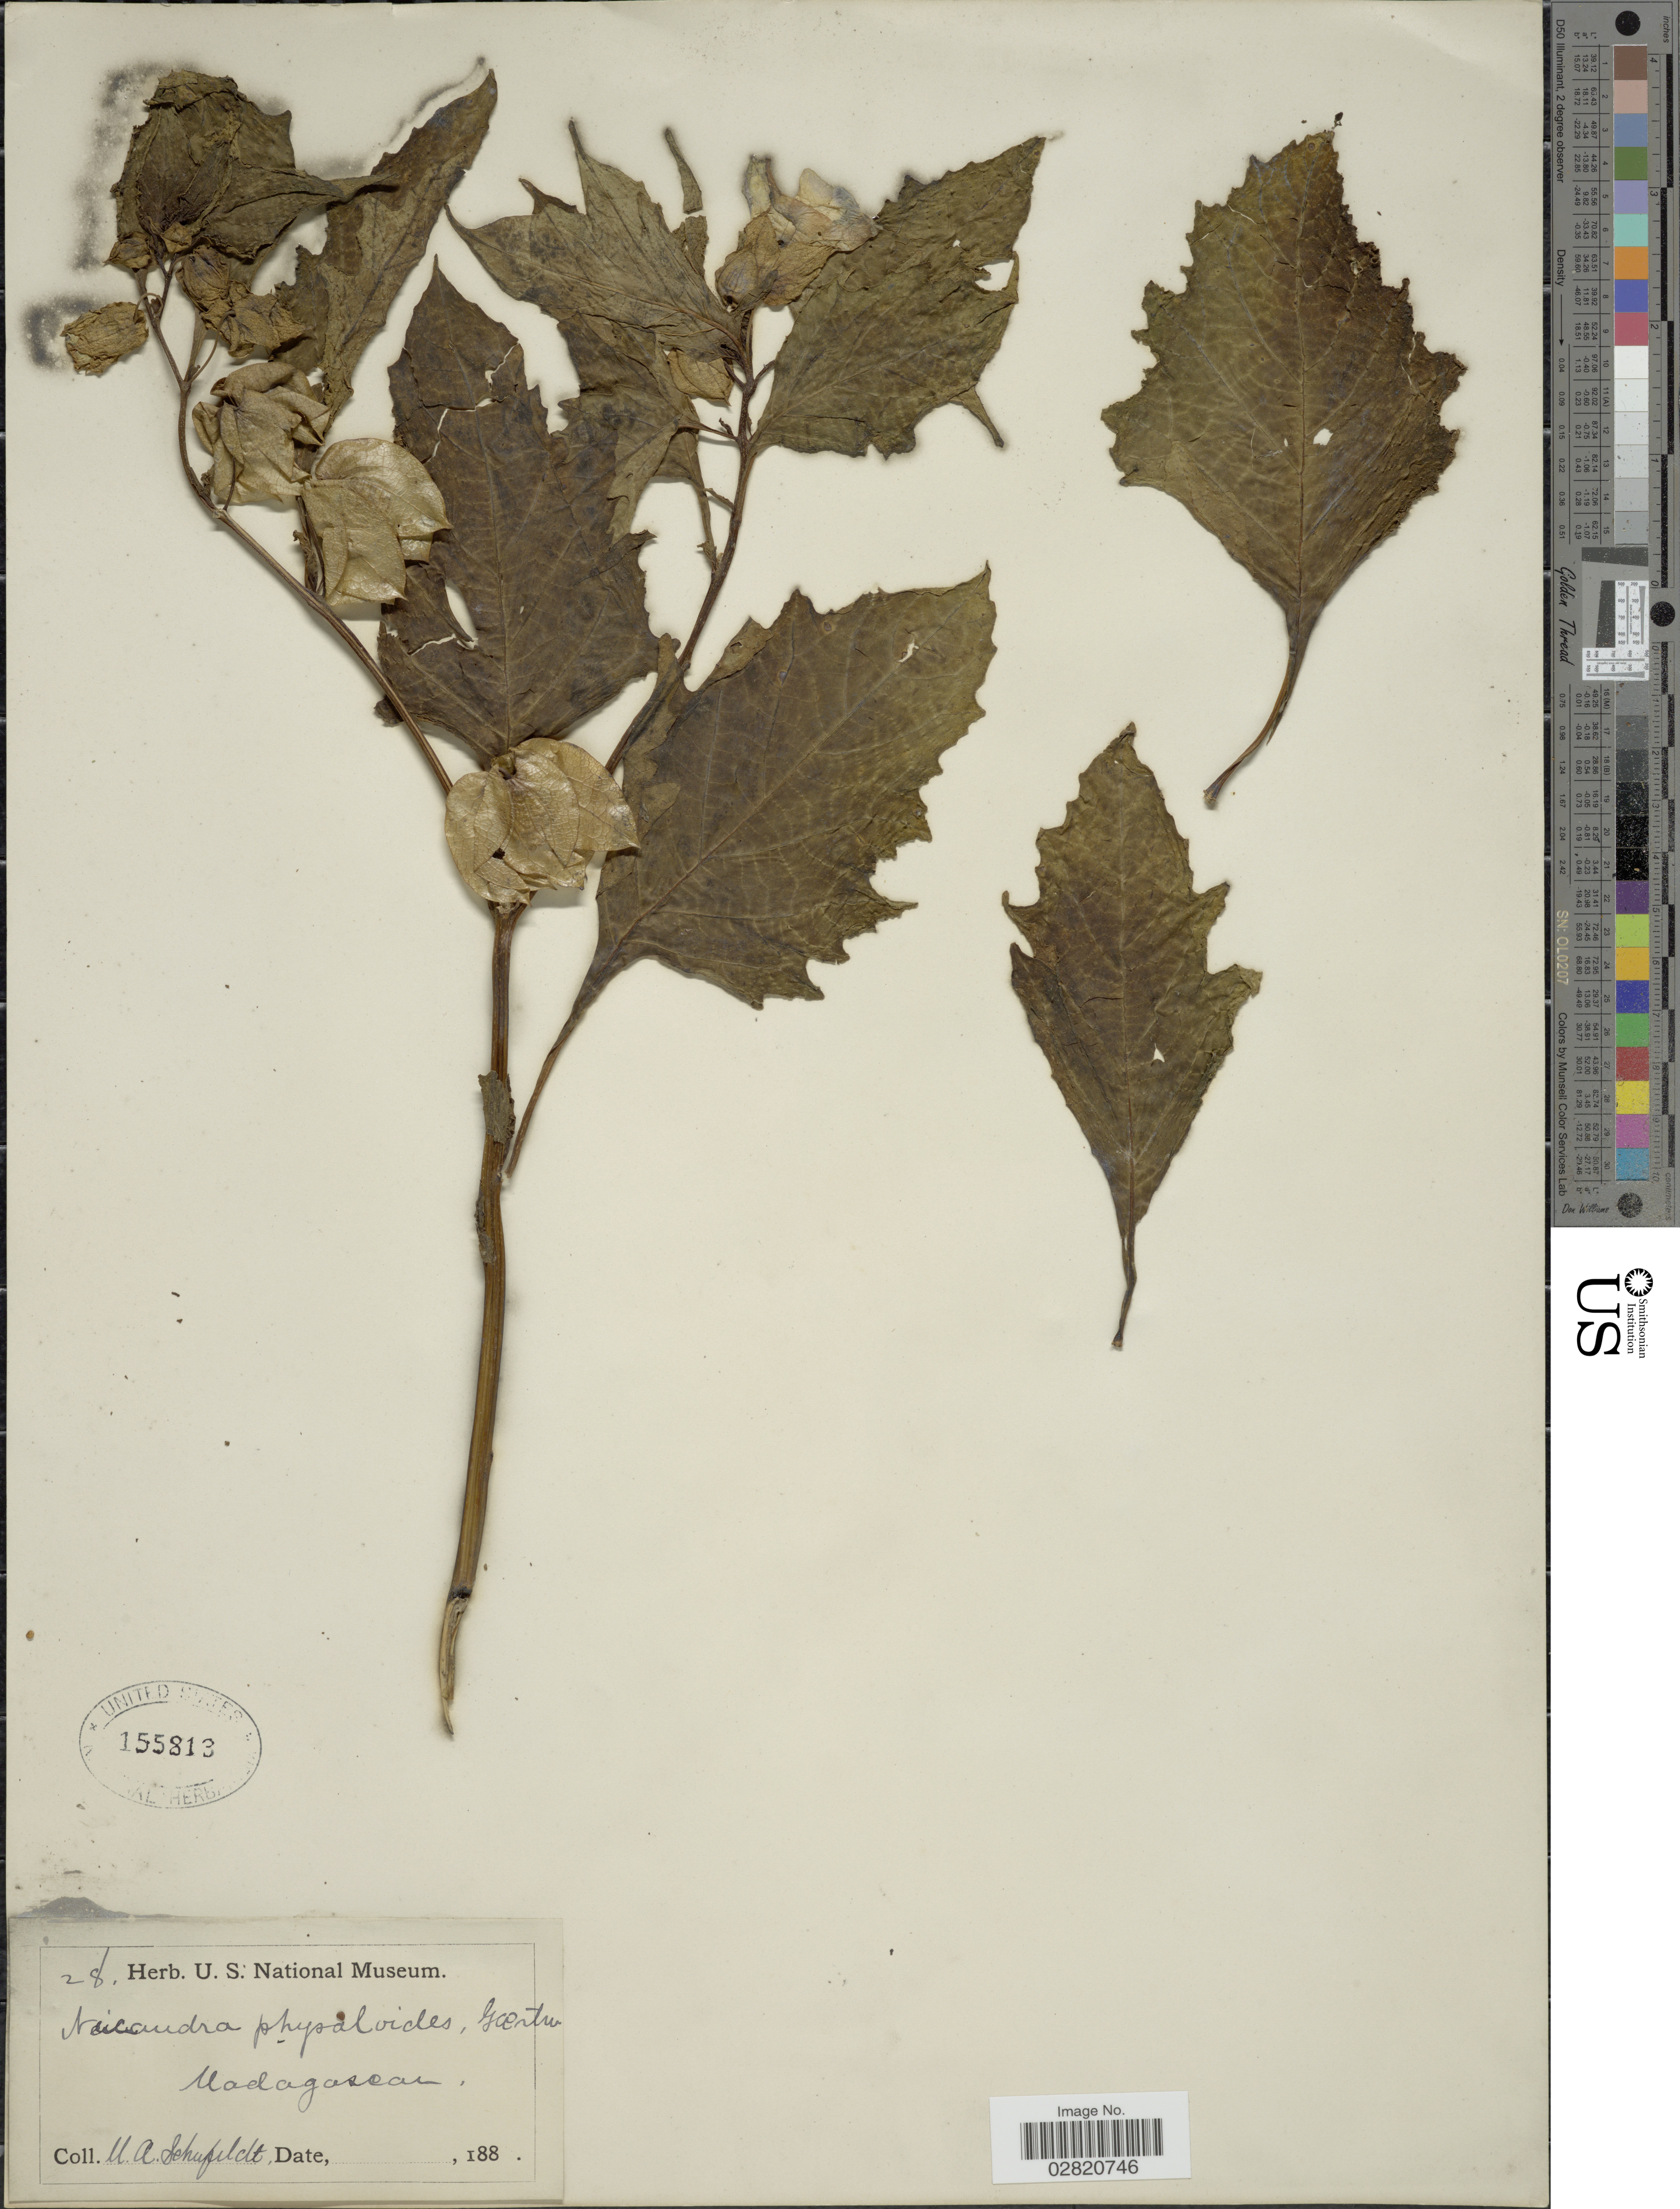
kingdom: Plantae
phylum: Tracheophyta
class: Magnoliopsida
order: Solanales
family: Solanaceae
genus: Nicandra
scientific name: Nicandra physalodes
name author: (L.) Gaertn.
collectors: U. Schufeldt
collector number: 28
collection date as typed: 188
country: Madagascar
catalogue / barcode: US 155813